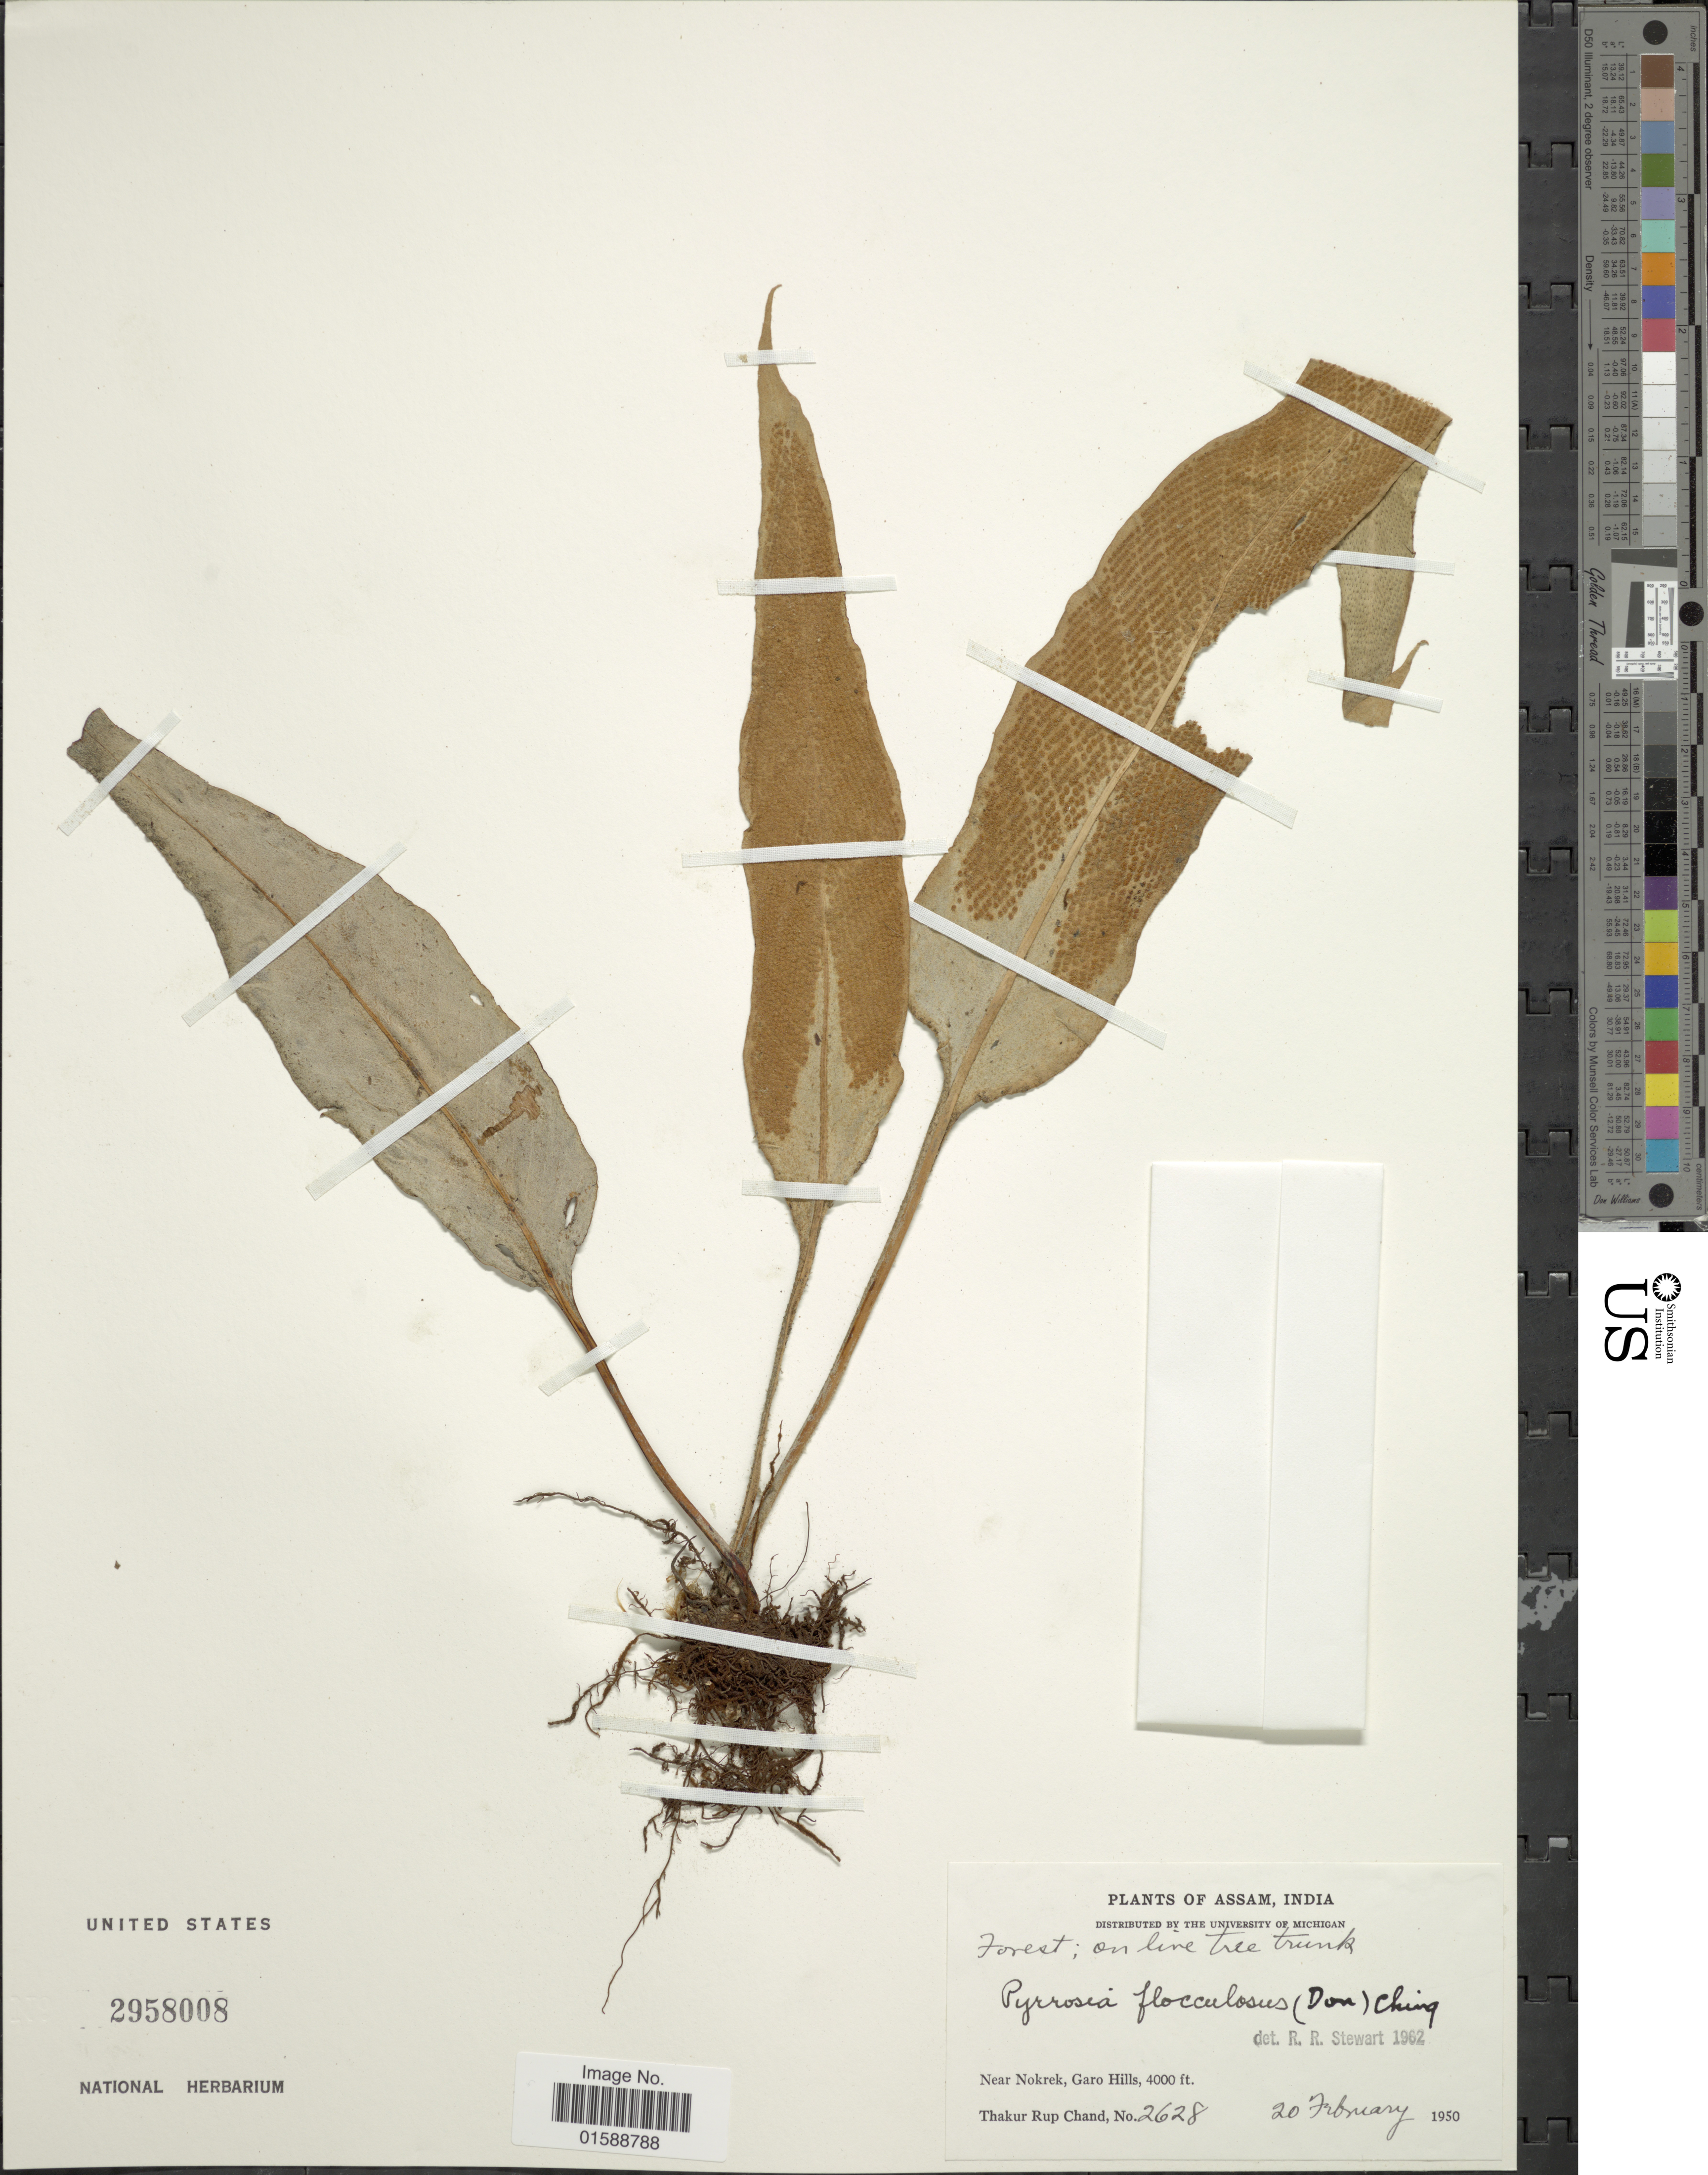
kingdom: Plantae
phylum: Tracheophyta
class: Polypodiopsida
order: Polypodiales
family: Polypodiaceae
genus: Pyrrosia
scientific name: Pyrrosia flocculosa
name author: (D. Don) Ching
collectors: T. R. Chand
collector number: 2628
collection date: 1950-02-20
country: India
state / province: Meghalaya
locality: Near Nokrek, Garo Hills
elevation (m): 1219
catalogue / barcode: US 2958008